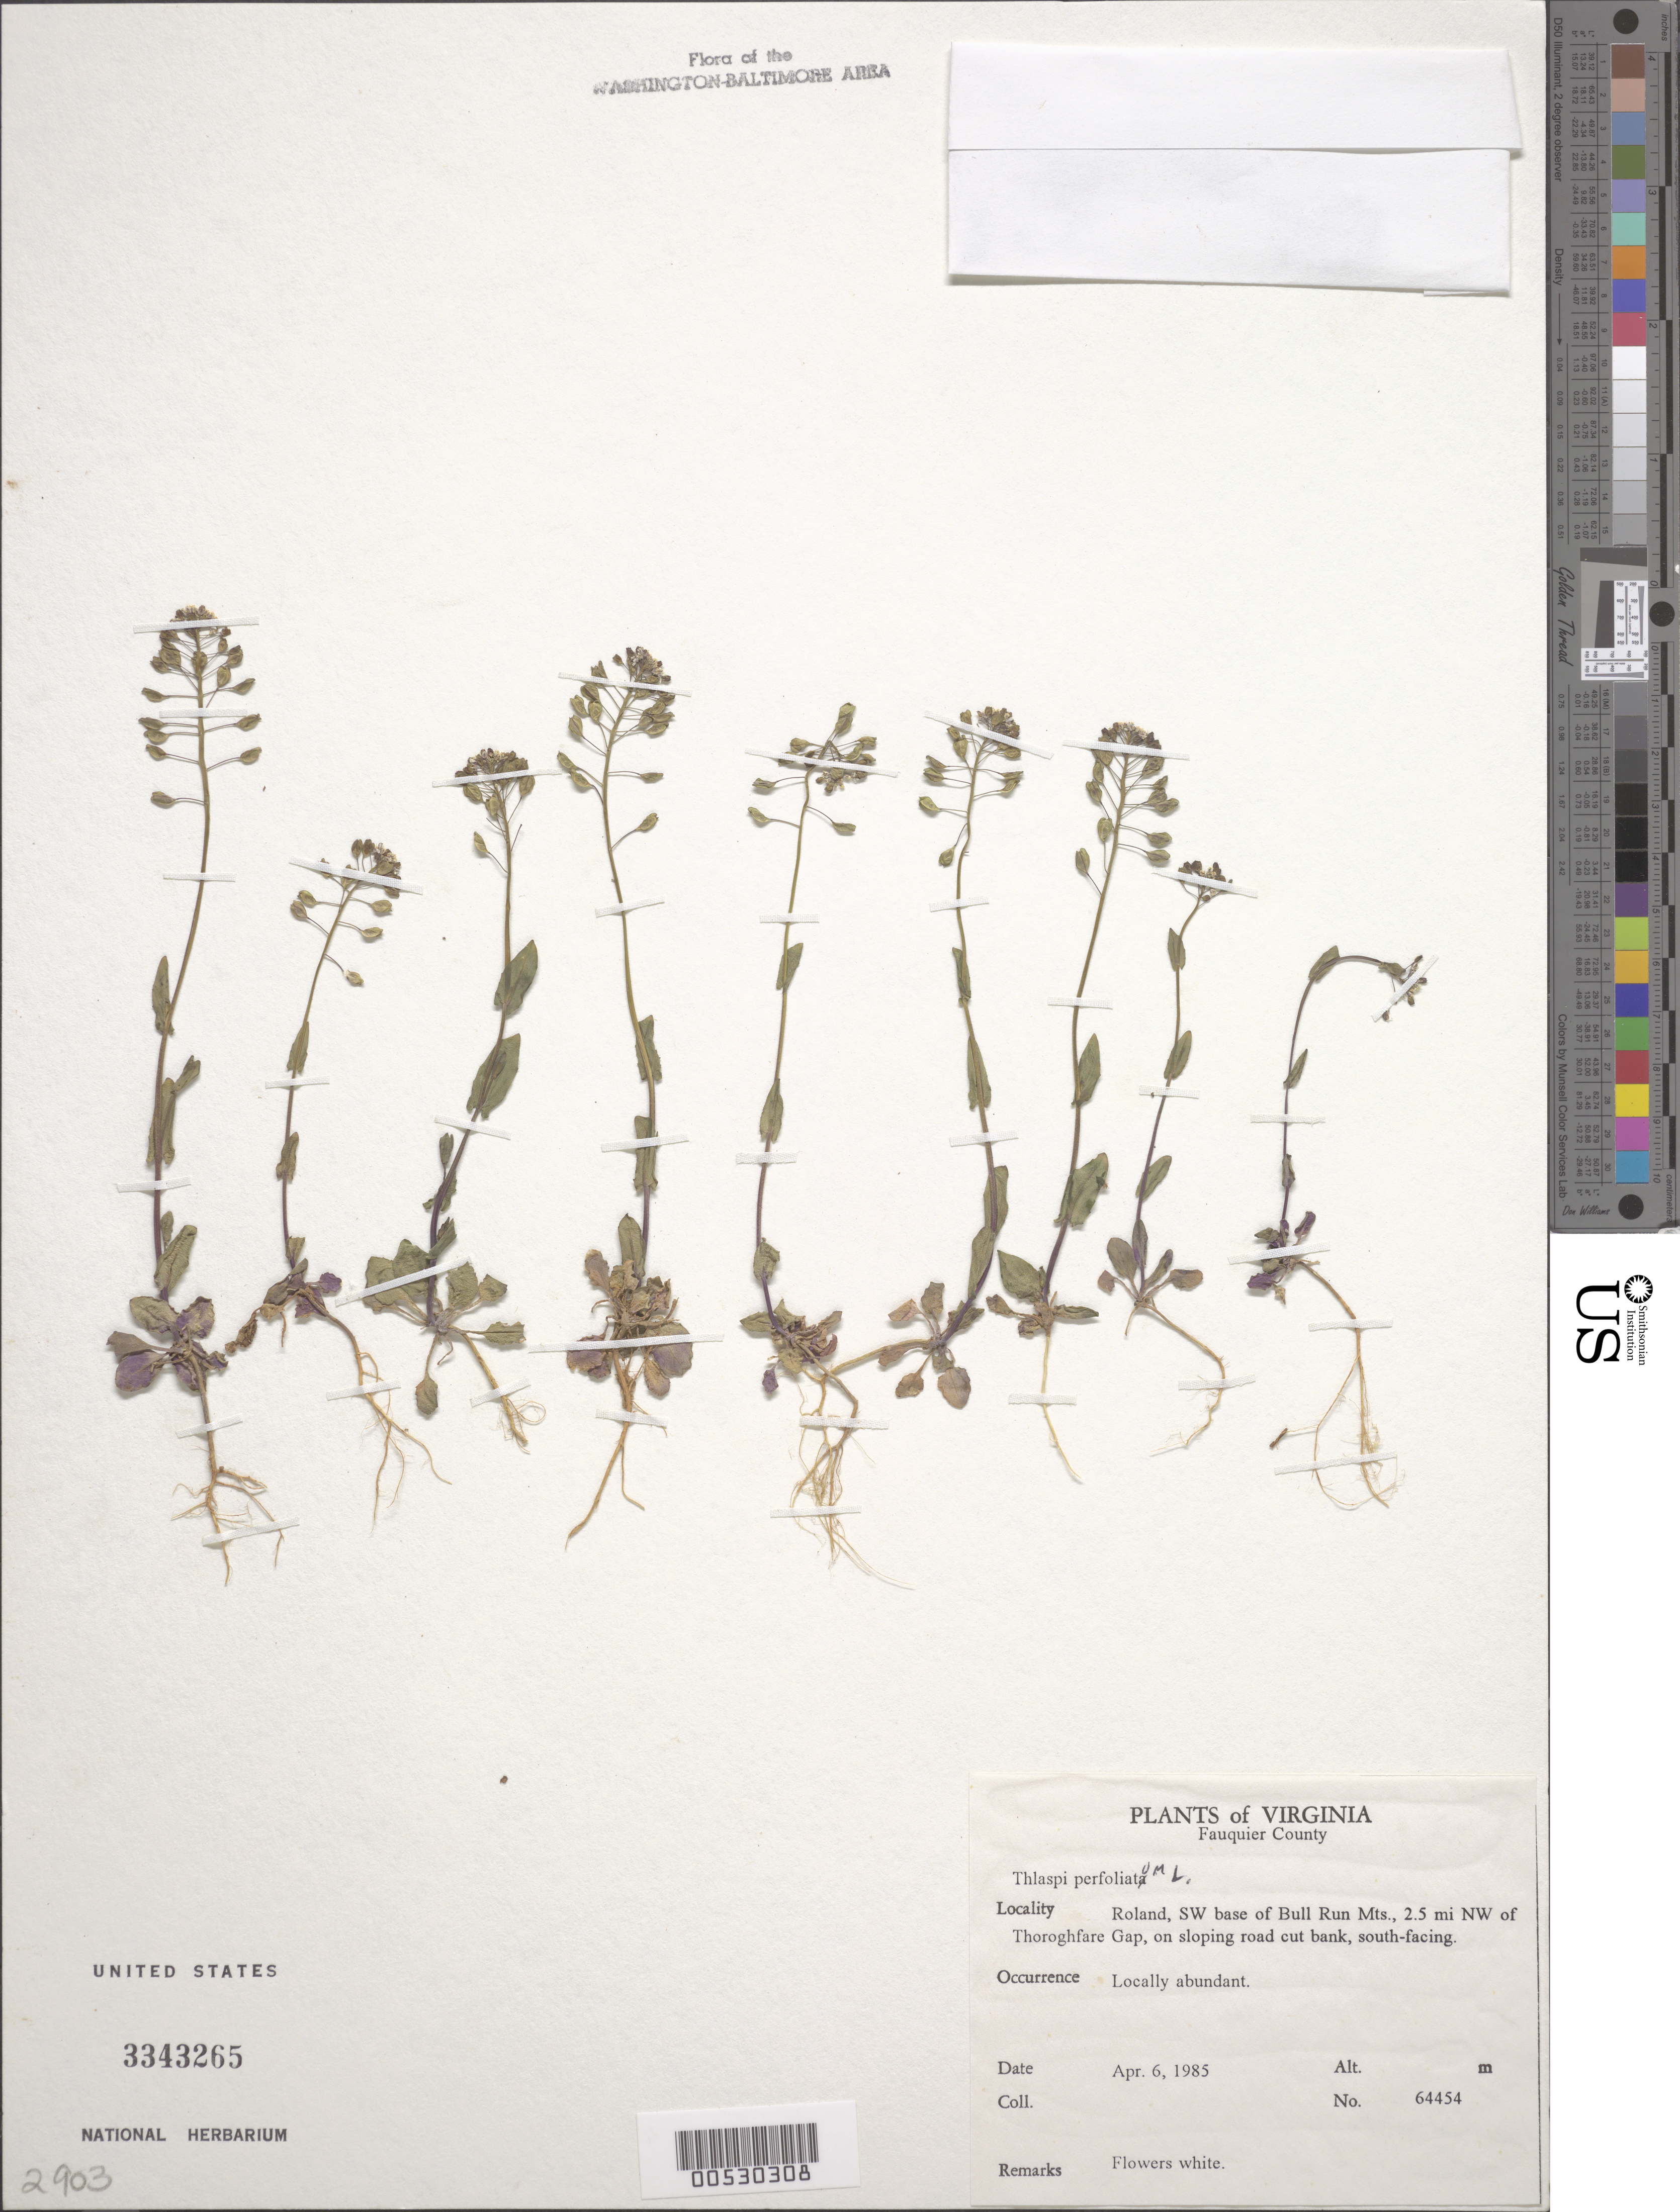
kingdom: Plantae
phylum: Tracheophyta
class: Magnoliopsida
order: Brassicales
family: Brassicaceae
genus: Microthlaspi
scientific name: Microthlaspi perfoliatum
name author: (L.) F.K. Mey.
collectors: F. R. Fosberg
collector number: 64454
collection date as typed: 06 Apr 1985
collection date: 1985-04-06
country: United States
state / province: Virginia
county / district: Fauquier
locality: Roland, SW base of Bull Run Mts., NW of Thoroghfare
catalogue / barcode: US 3343265